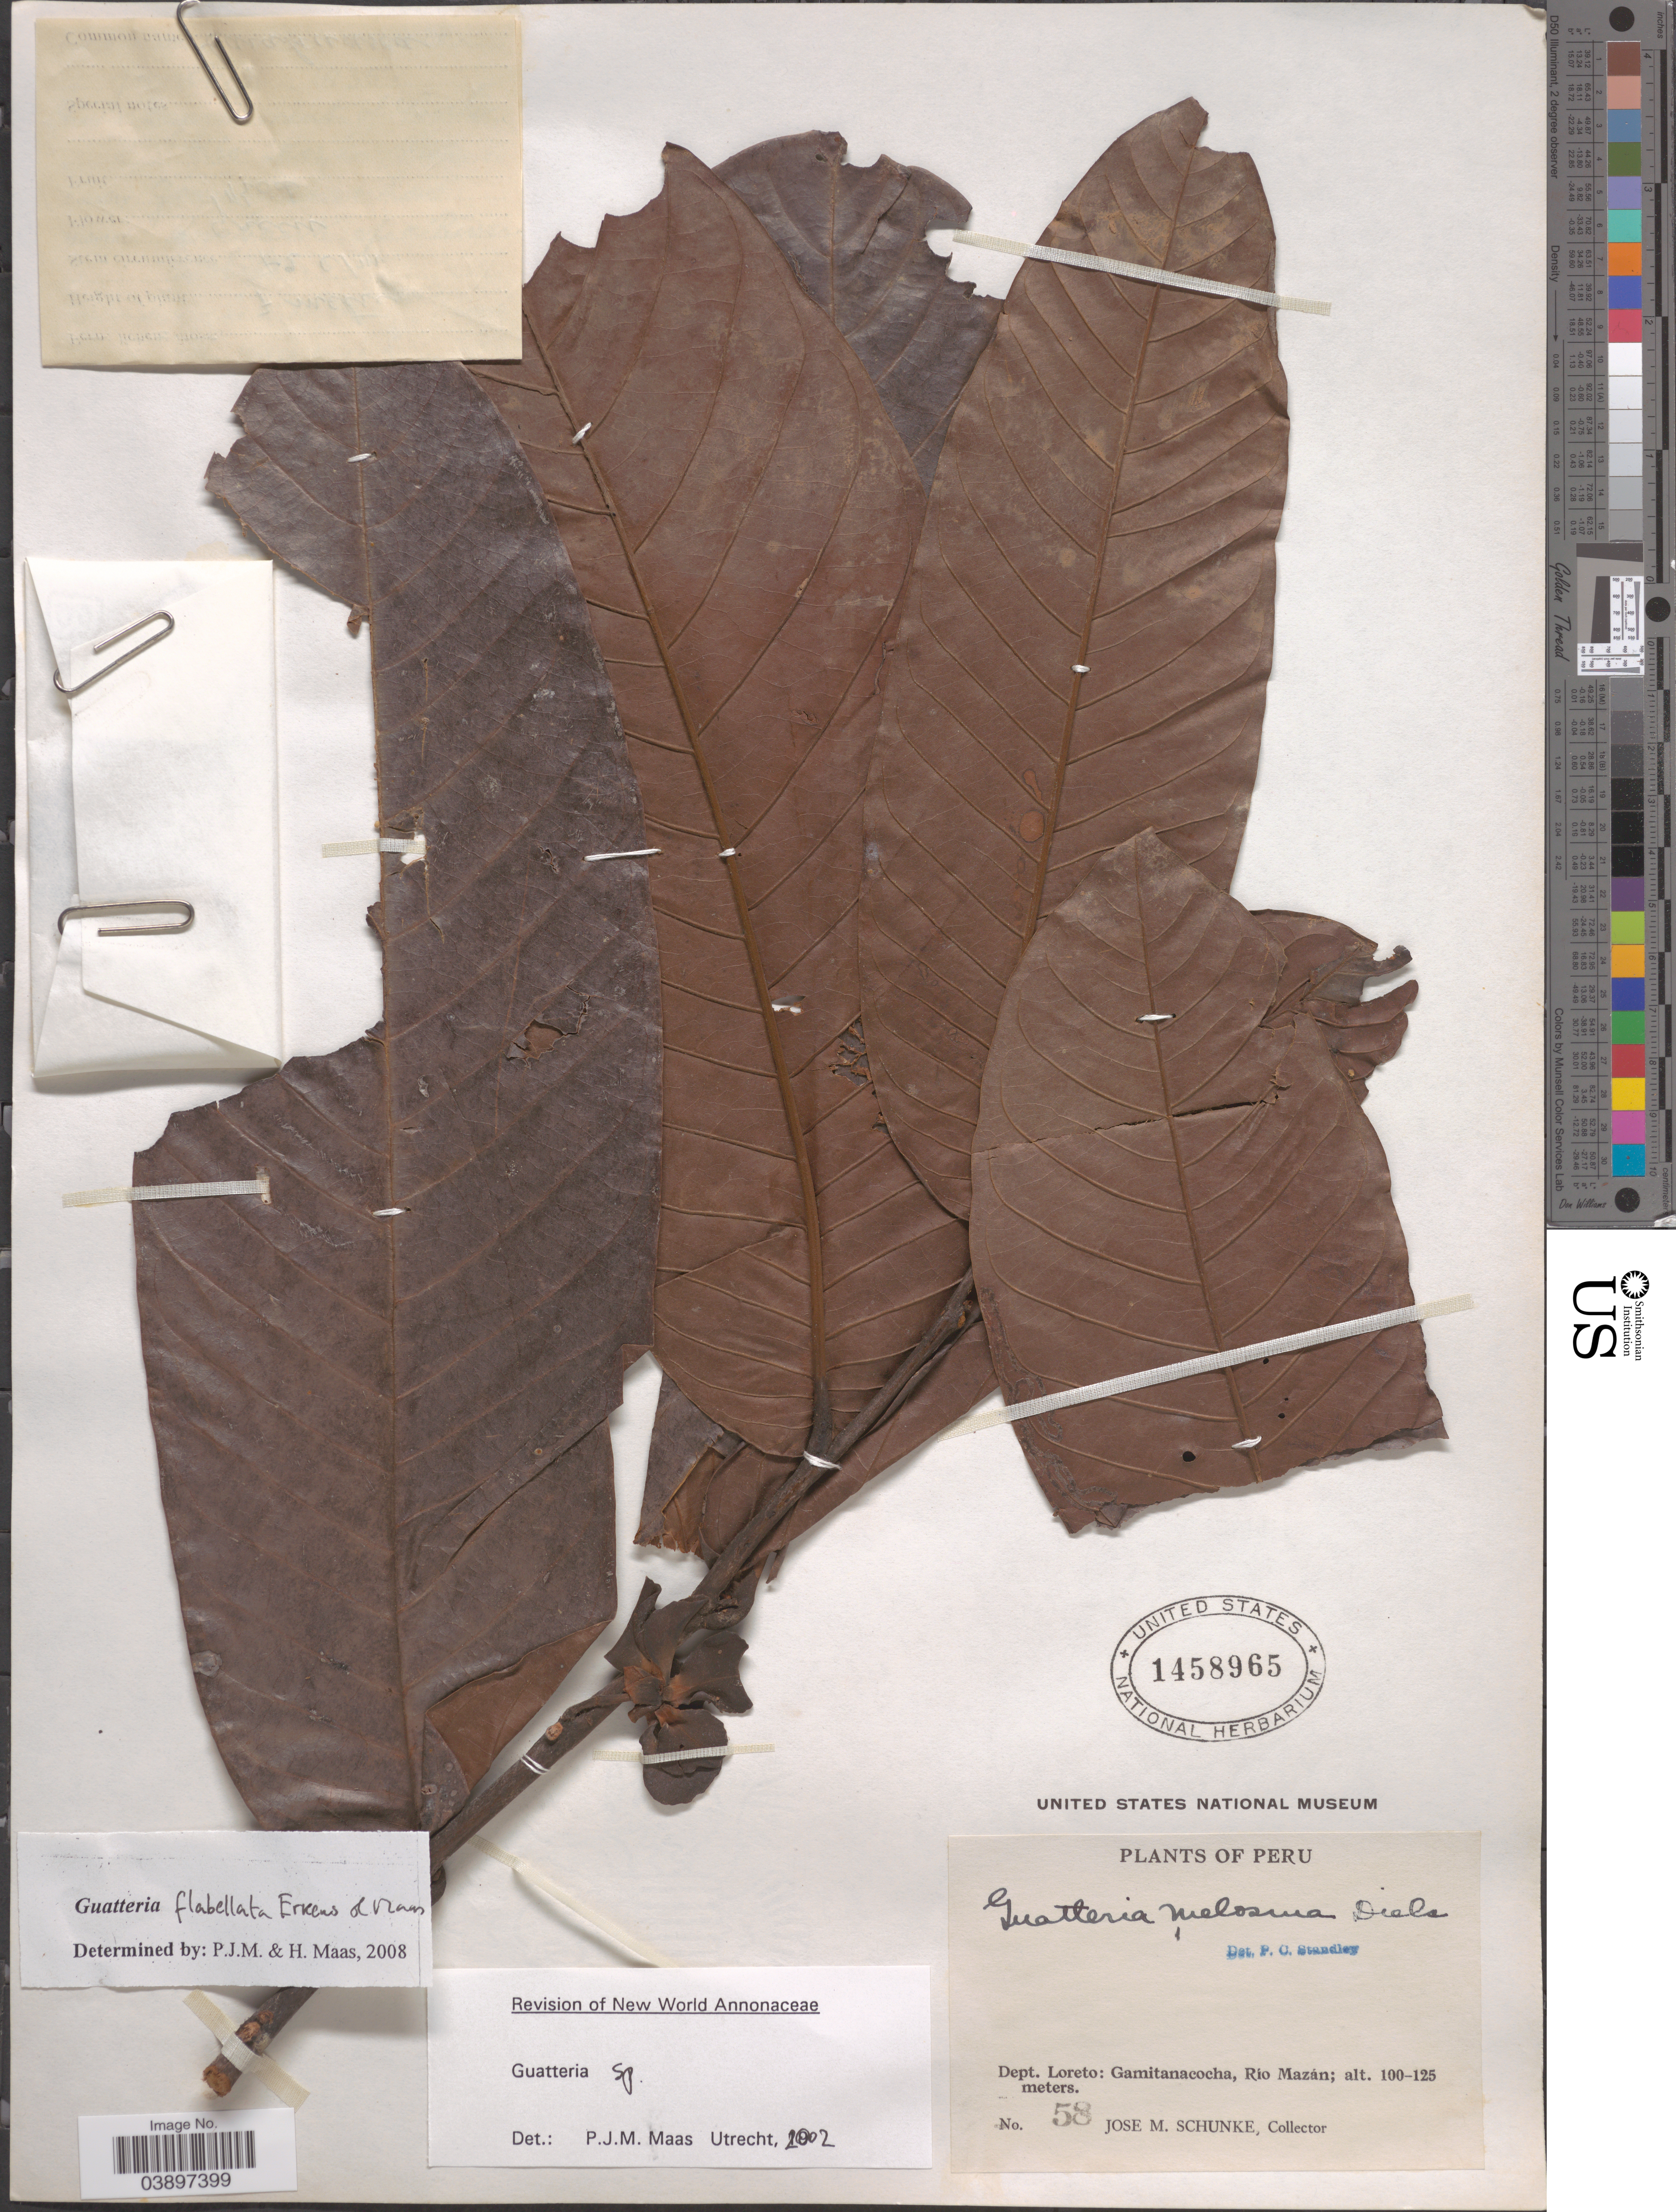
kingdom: Plantae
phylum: Tracheophyta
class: Magnoliopsida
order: Magnoliales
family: Annonaceae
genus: Guatteria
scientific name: Guatteria flabellata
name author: Erkens ex Maas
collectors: J. M. Schunke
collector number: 58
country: Peru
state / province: Loreto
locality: Dept. Loreto: Garmitanacocha, Río Mazán.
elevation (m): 100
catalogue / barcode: US 1458965